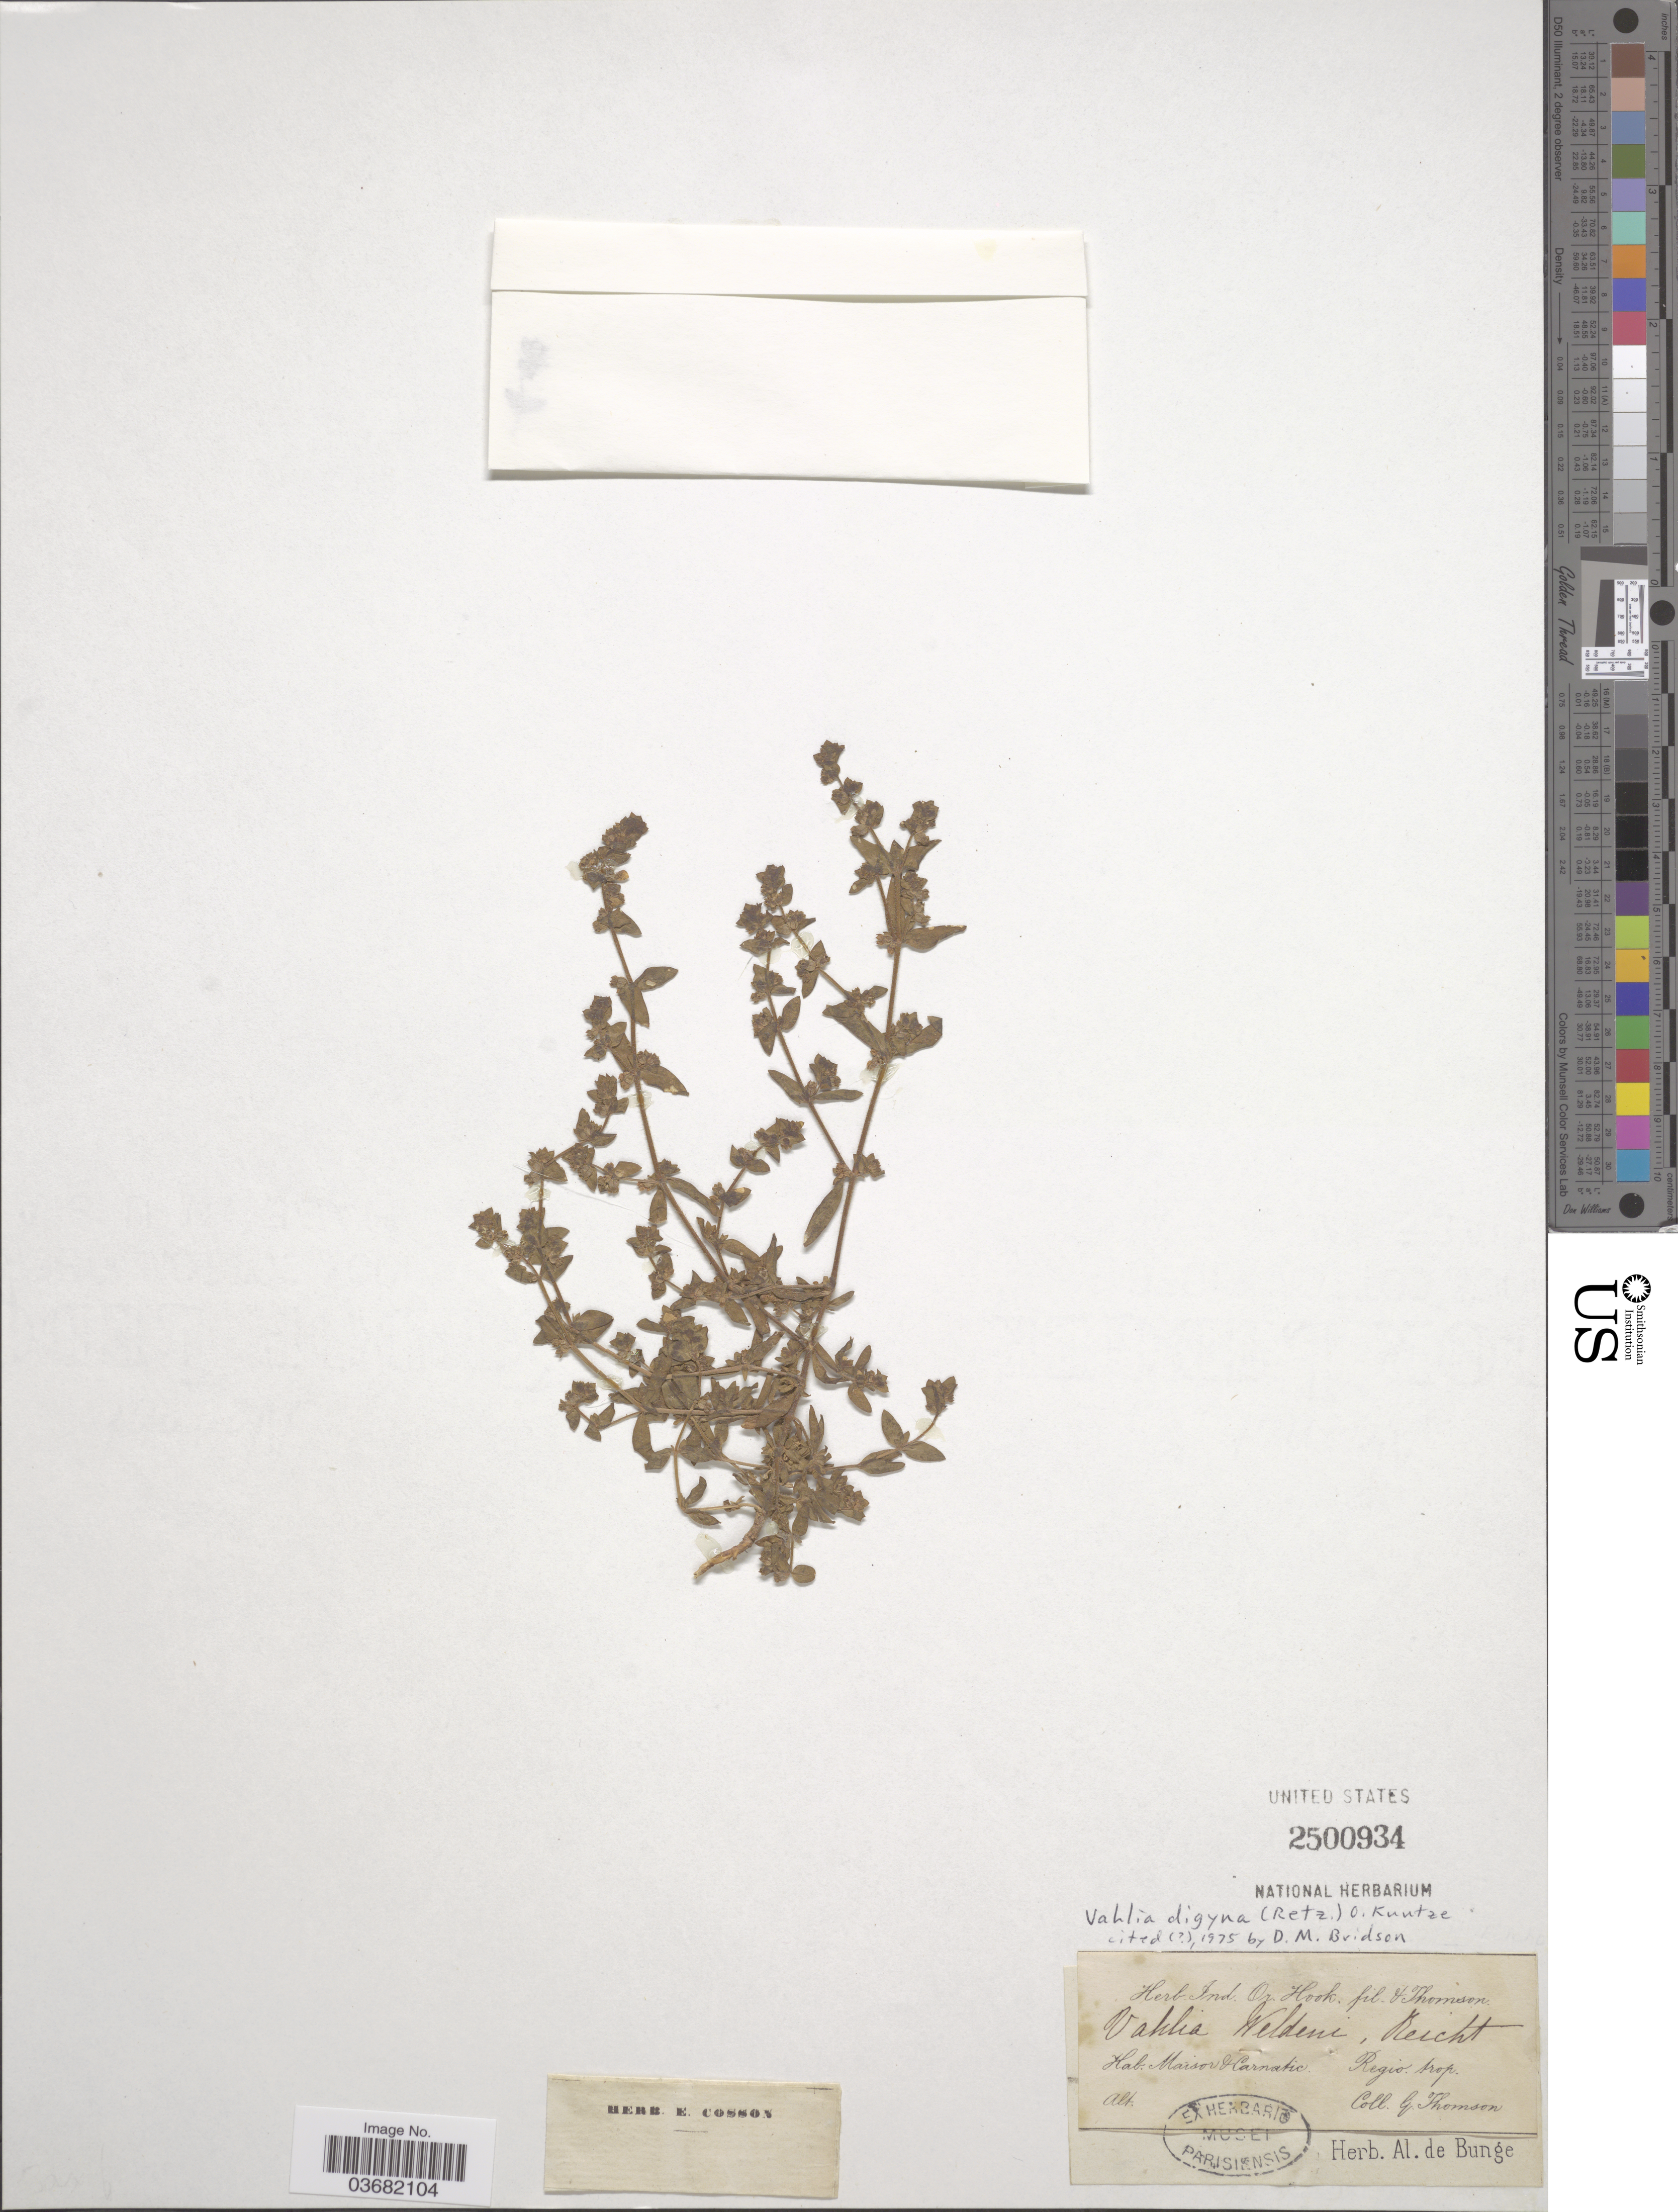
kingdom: Plantae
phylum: Tracheophyta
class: Magnoliopsida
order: Vahliales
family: Vahliaceae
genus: Vahlia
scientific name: Vahlia digyna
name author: (Retz.) Kuntze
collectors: G. Thomson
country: India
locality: Maisor & Carnatic. Regio. trop.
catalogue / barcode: US 2500934